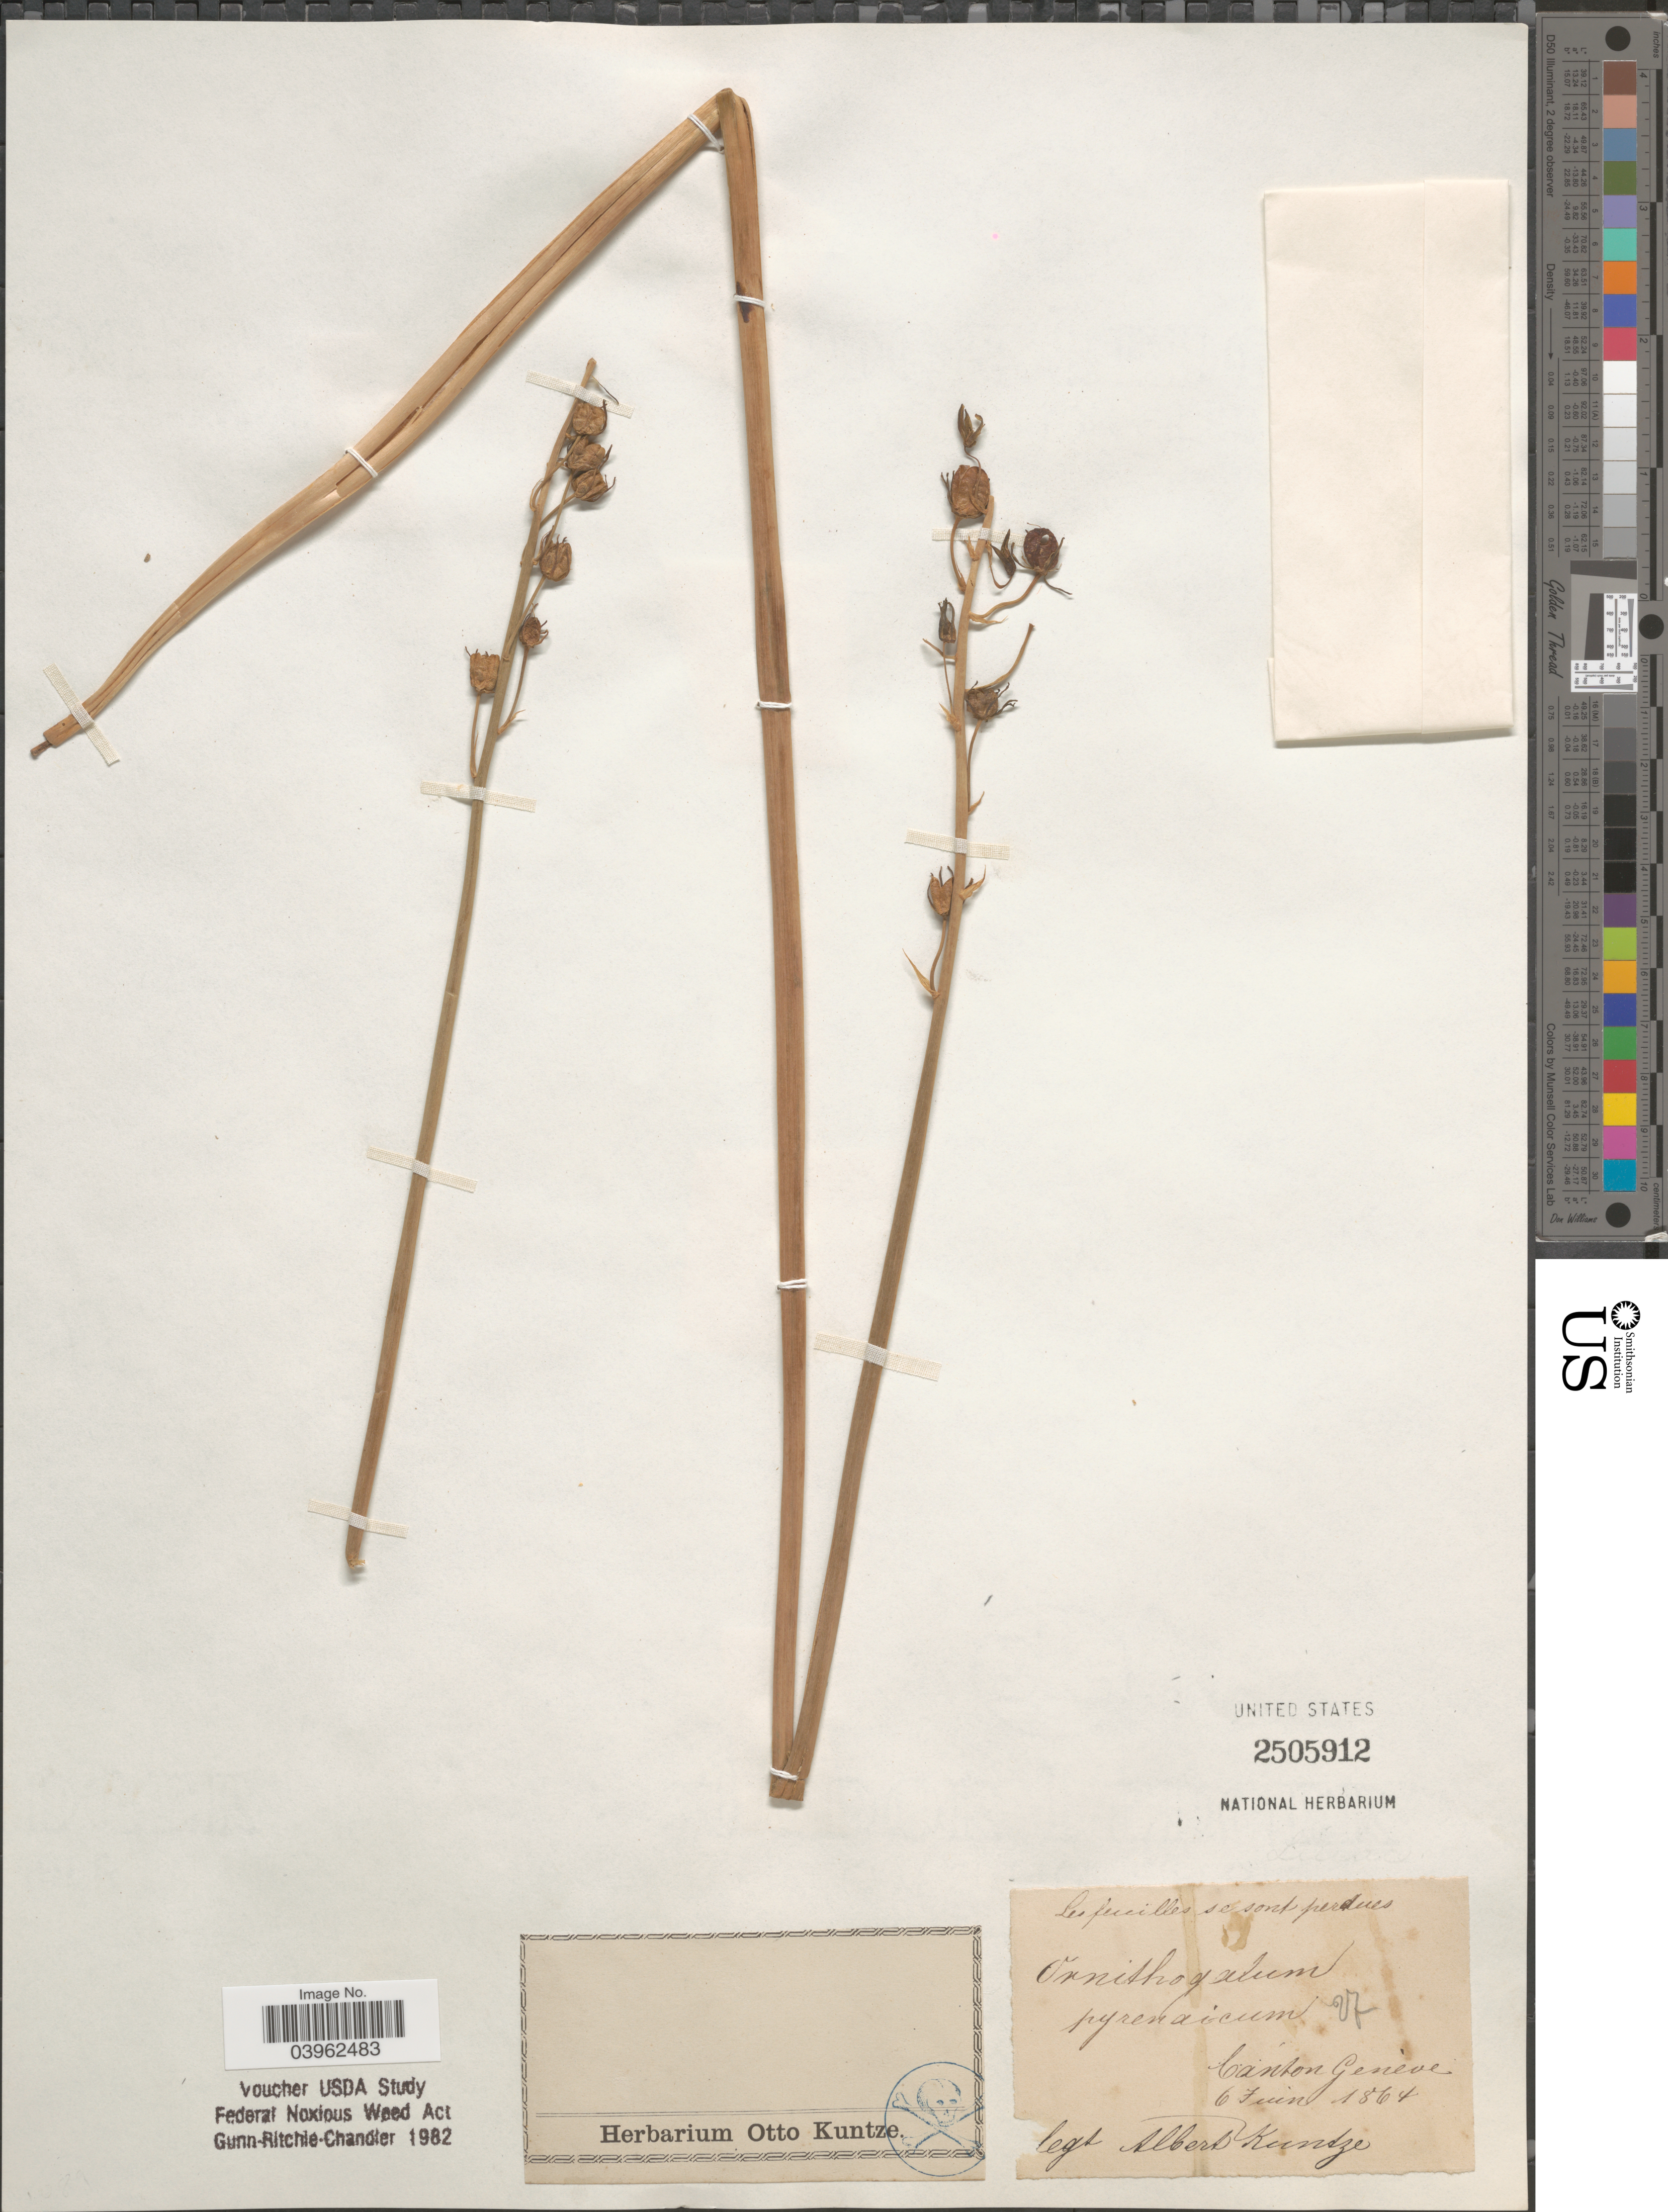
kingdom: Plantae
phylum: Tracheophyta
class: Liliopsida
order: Asparagales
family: Asparagaceae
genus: Ornithogalum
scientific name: Ornithogalum pyrenaicum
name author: L.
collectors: A. Kuntze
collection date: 1864-06-06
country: Switzerland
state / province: Genève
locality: Canton Geneve.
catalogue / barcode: US 2505912